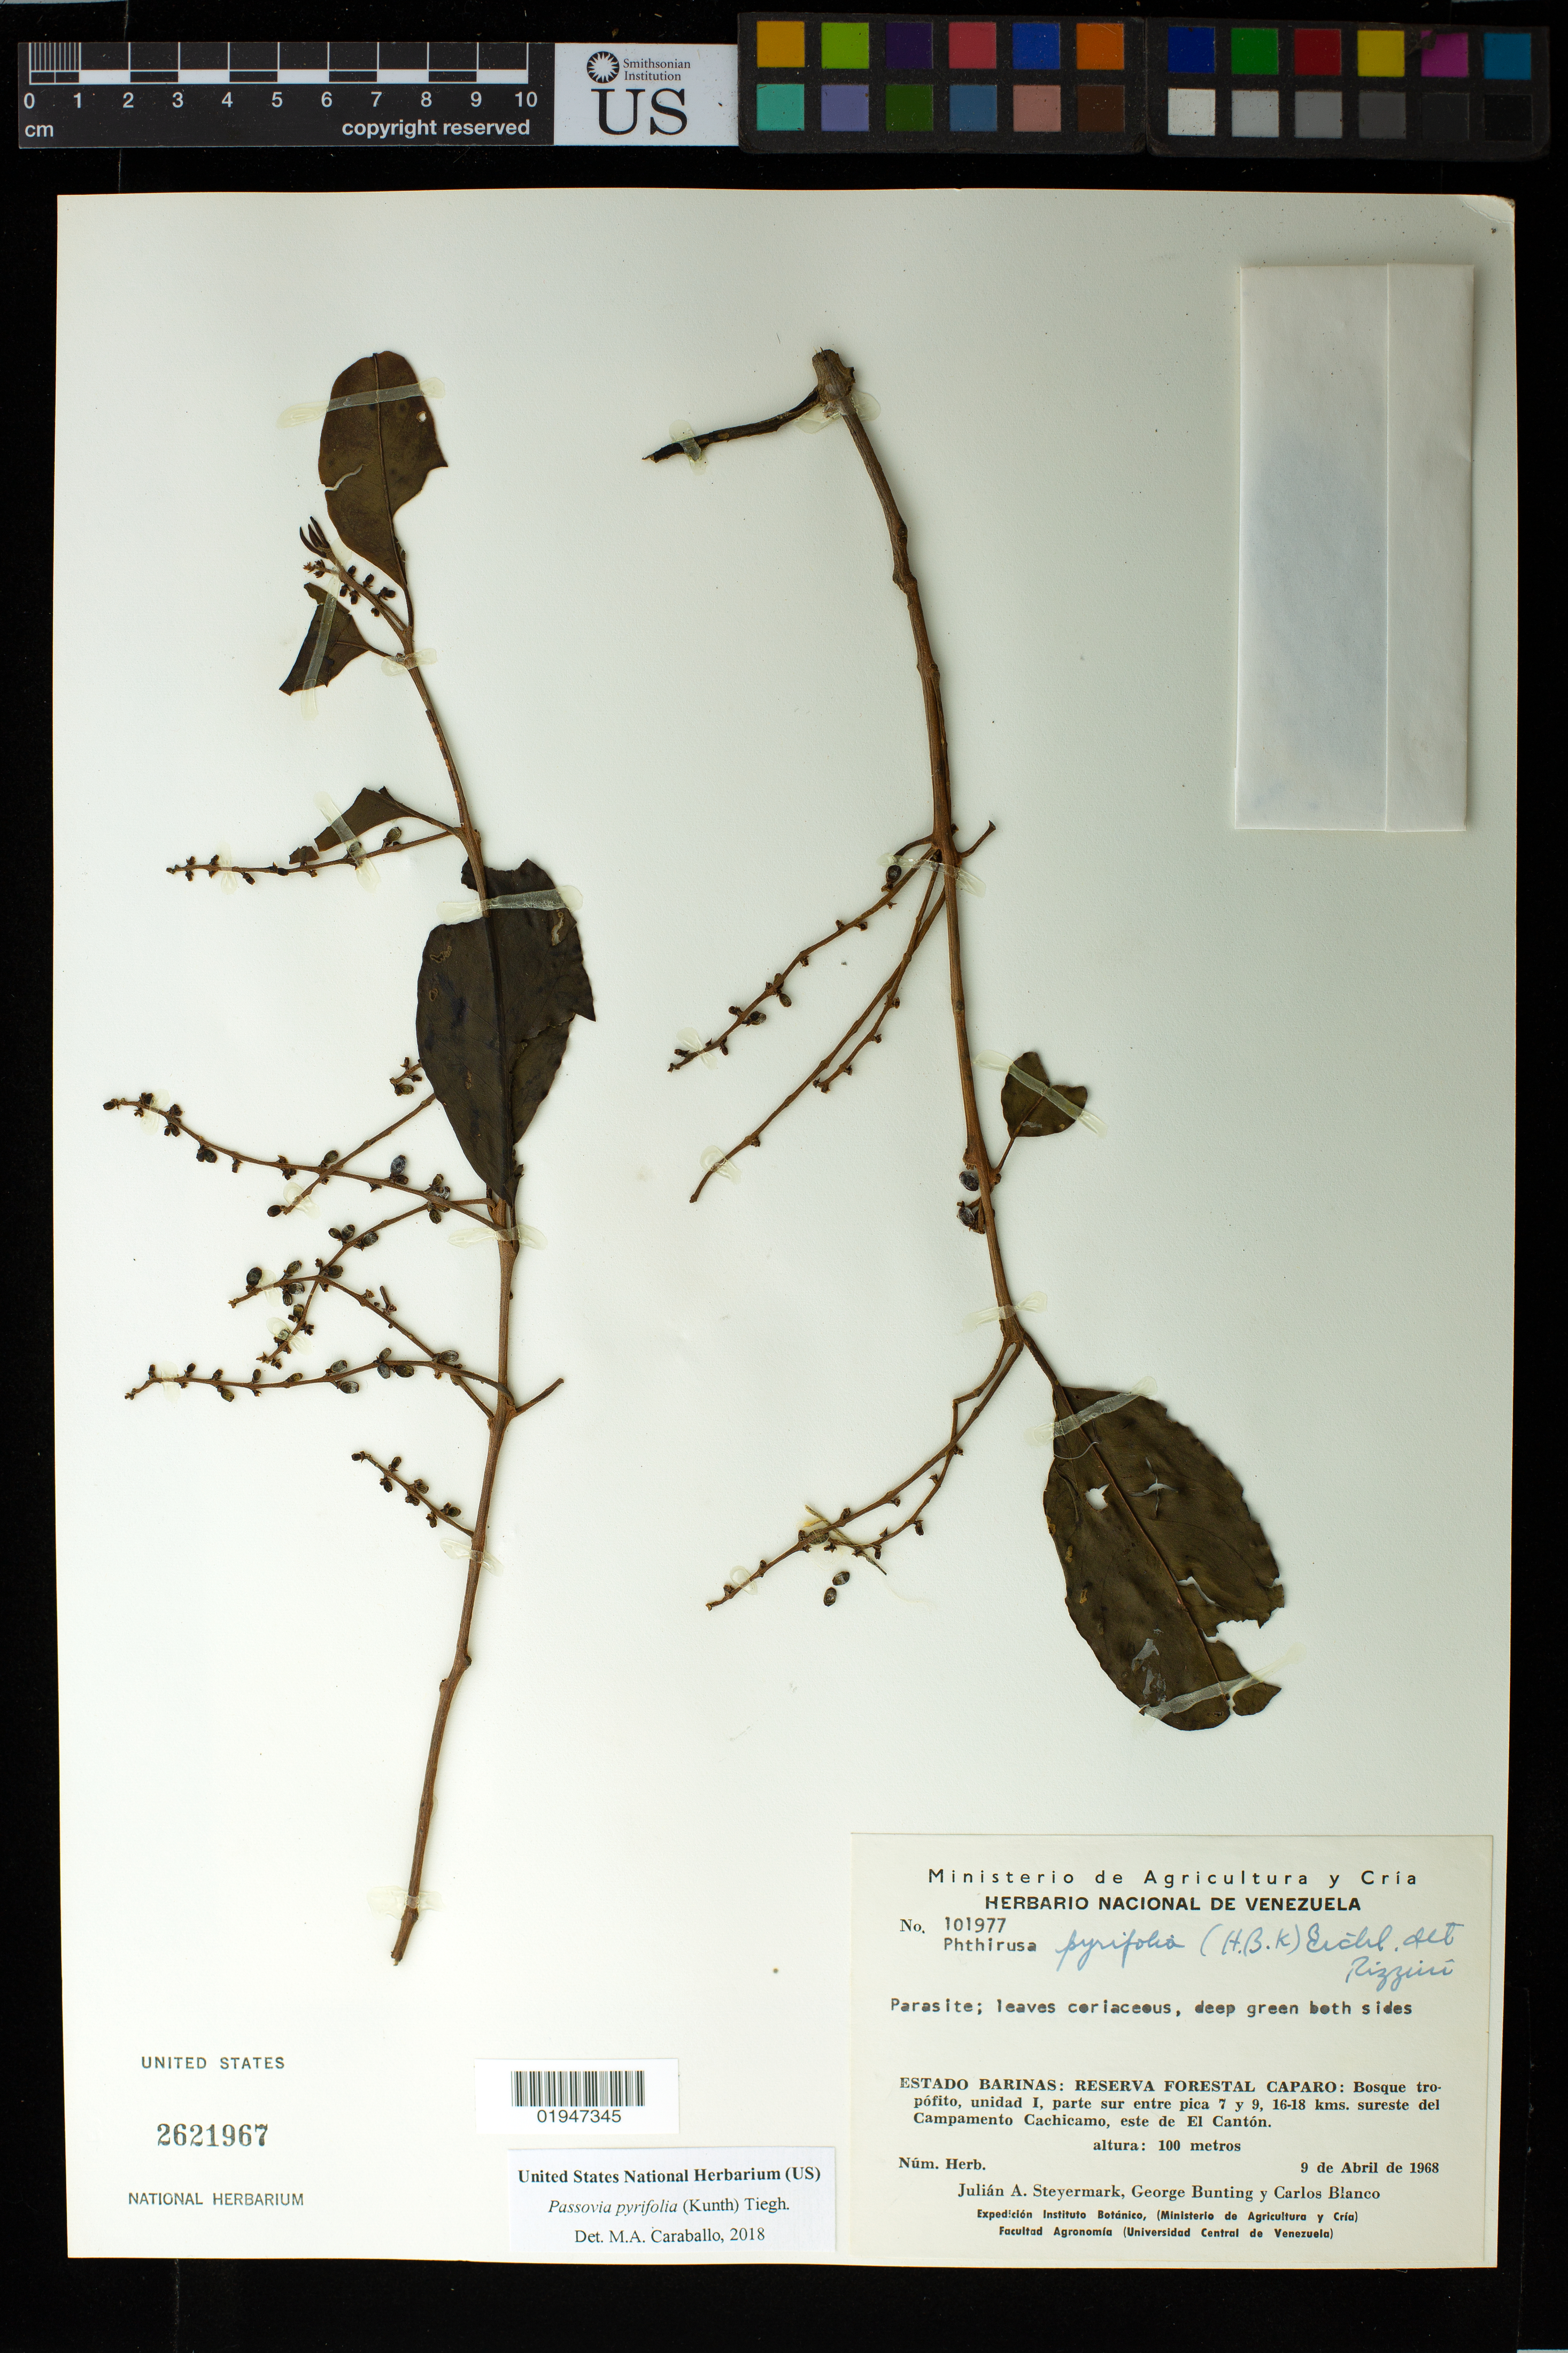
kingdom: Plantae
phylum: Tracheophyta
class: Magnoliopsida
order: Santalales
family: Loranthaceae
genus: Passovia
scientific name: Passovia pyrifolia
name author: (Kunth) Tiegh.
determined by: Caraballo-Ortiz, Marcos A., (MISS), University of Mississippi (UNITED STATES)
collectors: J. Steyermark, G. S. Bunting & C. A. Blanco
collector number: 101977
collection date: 1968-04-09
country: Venezuela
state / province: Barinas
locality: Reserva Florestal Caparo; 16-18 km sureste del Campamento Cachieamo, este de El Cantón. Bosque tropófito, unidad I, parte sur entre pica 7 y 9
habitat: Bosque tropófito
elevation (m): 100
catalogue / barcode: US 2621967